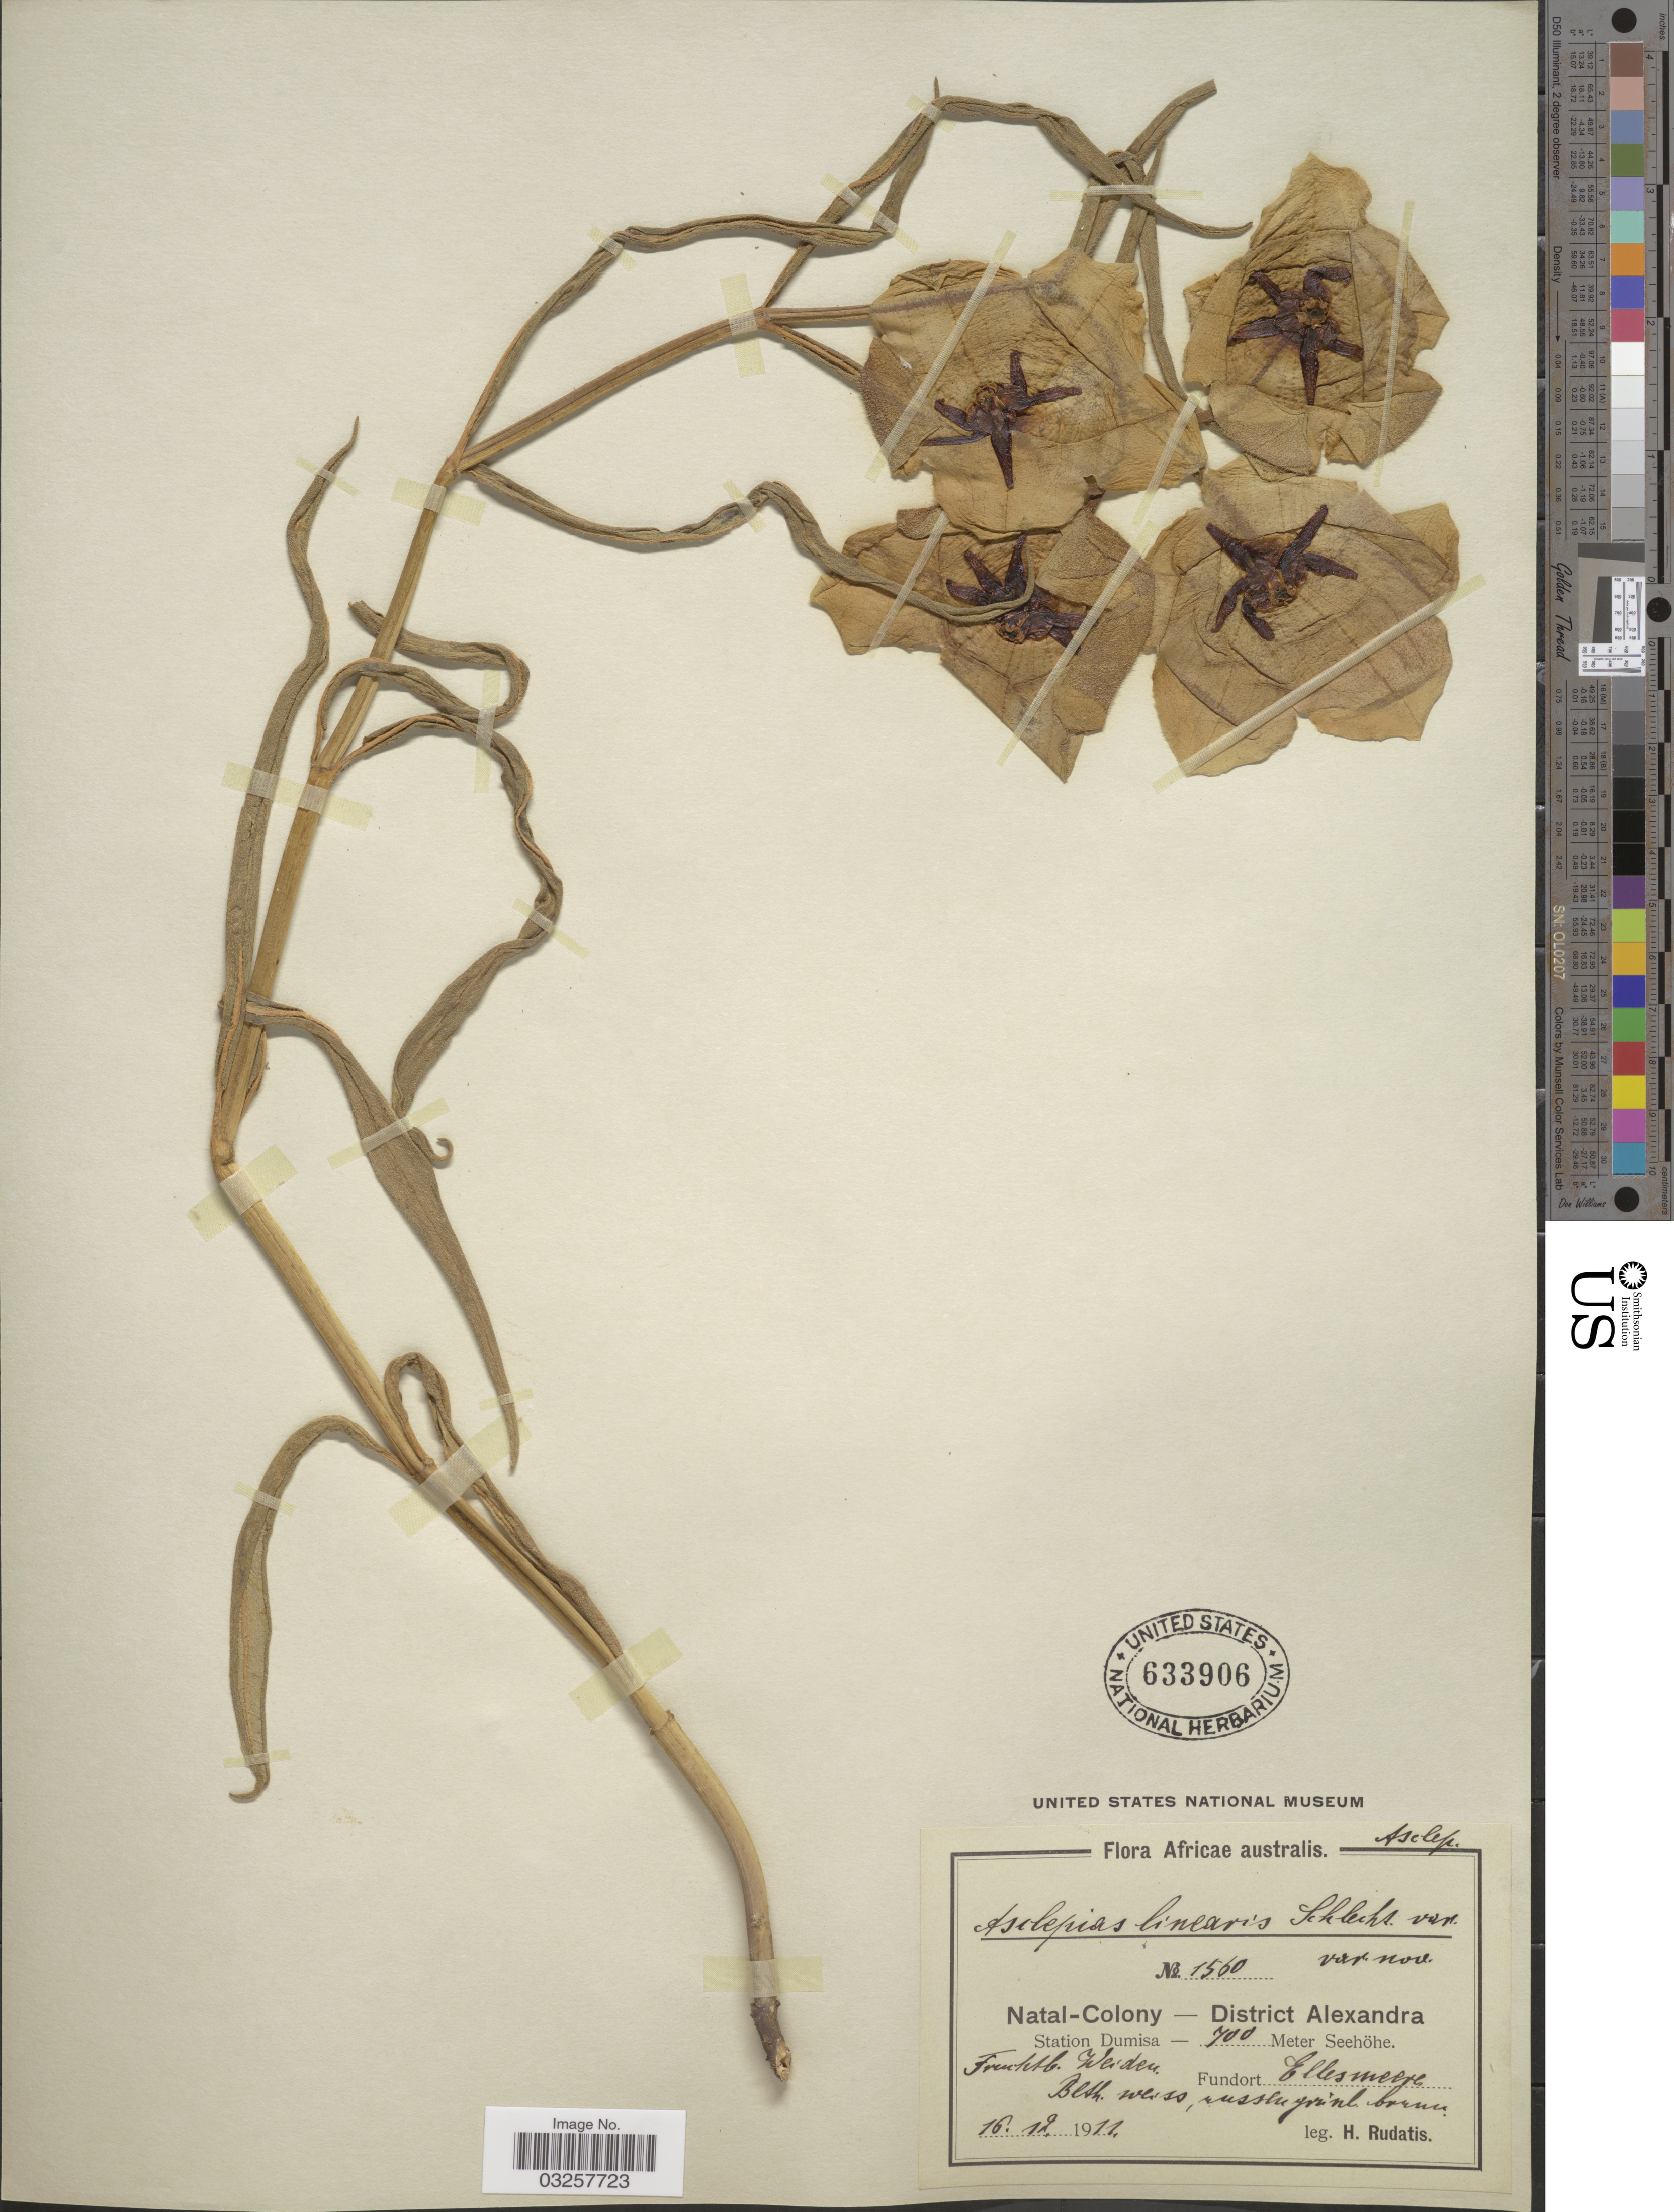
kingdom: Plantae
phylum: Tracheophyta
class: Magnoliopsida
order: Gentianales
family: Apocynaceae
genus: Asclepias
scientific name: Asclepias linearis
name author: Scheele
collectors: H. Rudatis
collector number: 1560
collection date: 1911-12-16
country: South Africa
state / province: KwaZulu-Natal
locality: Africae australis. Natal-Colony-District Alexandra. Station Dumisa. Ellesmeere.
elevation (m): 700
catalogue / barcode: US 633906